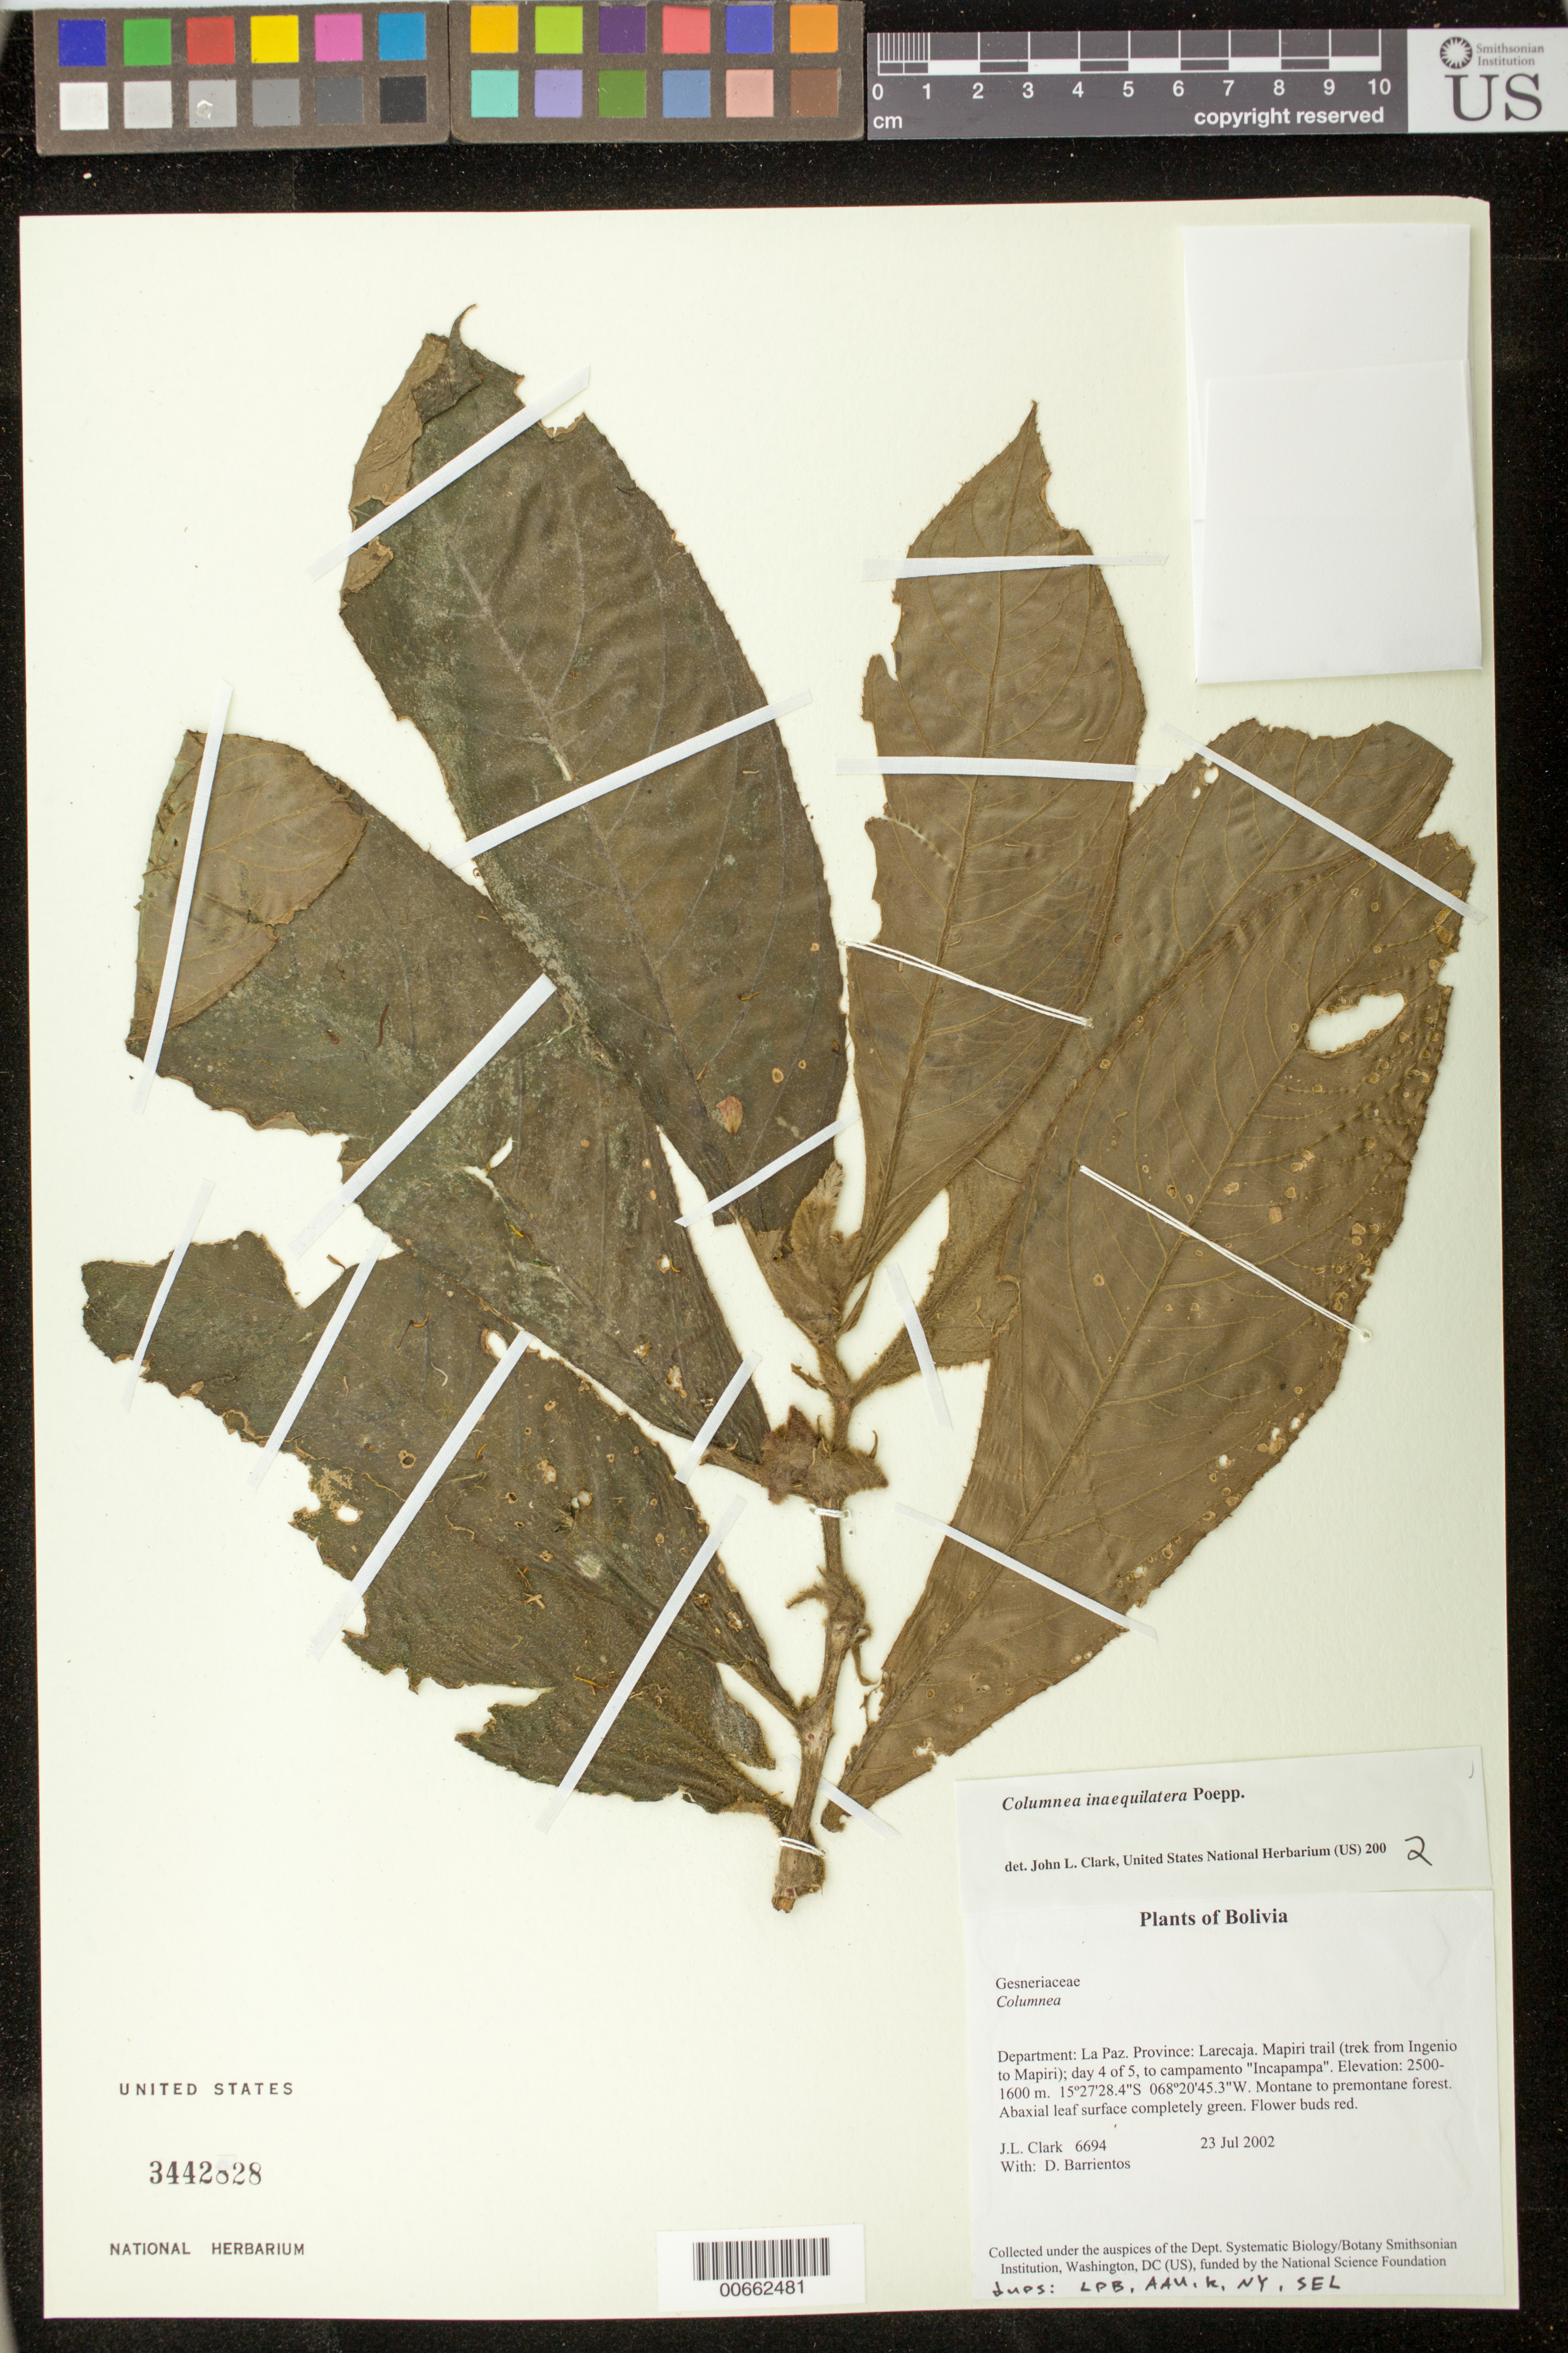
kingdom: Plantae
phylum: Tracheophyta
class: Magnoliopsida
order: Lamiales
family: Gesneriaceae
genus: Columnea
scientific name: Columnea inaequilatera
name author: Poepp.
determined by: Clark, J. L., (SEL), The Marie Selby Botanical Garden (UNITED STATES)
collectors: J. L. Clark & D. Barrientos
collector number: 6694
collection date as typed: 23 Jul 2002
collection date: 2002-07-23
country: Bolivia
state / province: La Paz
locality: Larecaja, Mapiri trail (trek from Ingenio to Mapiri); day 4 of 5, to campamento "Incapampa"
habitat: Montane to premontane forest.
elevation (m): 2500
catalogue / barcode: US 3442828